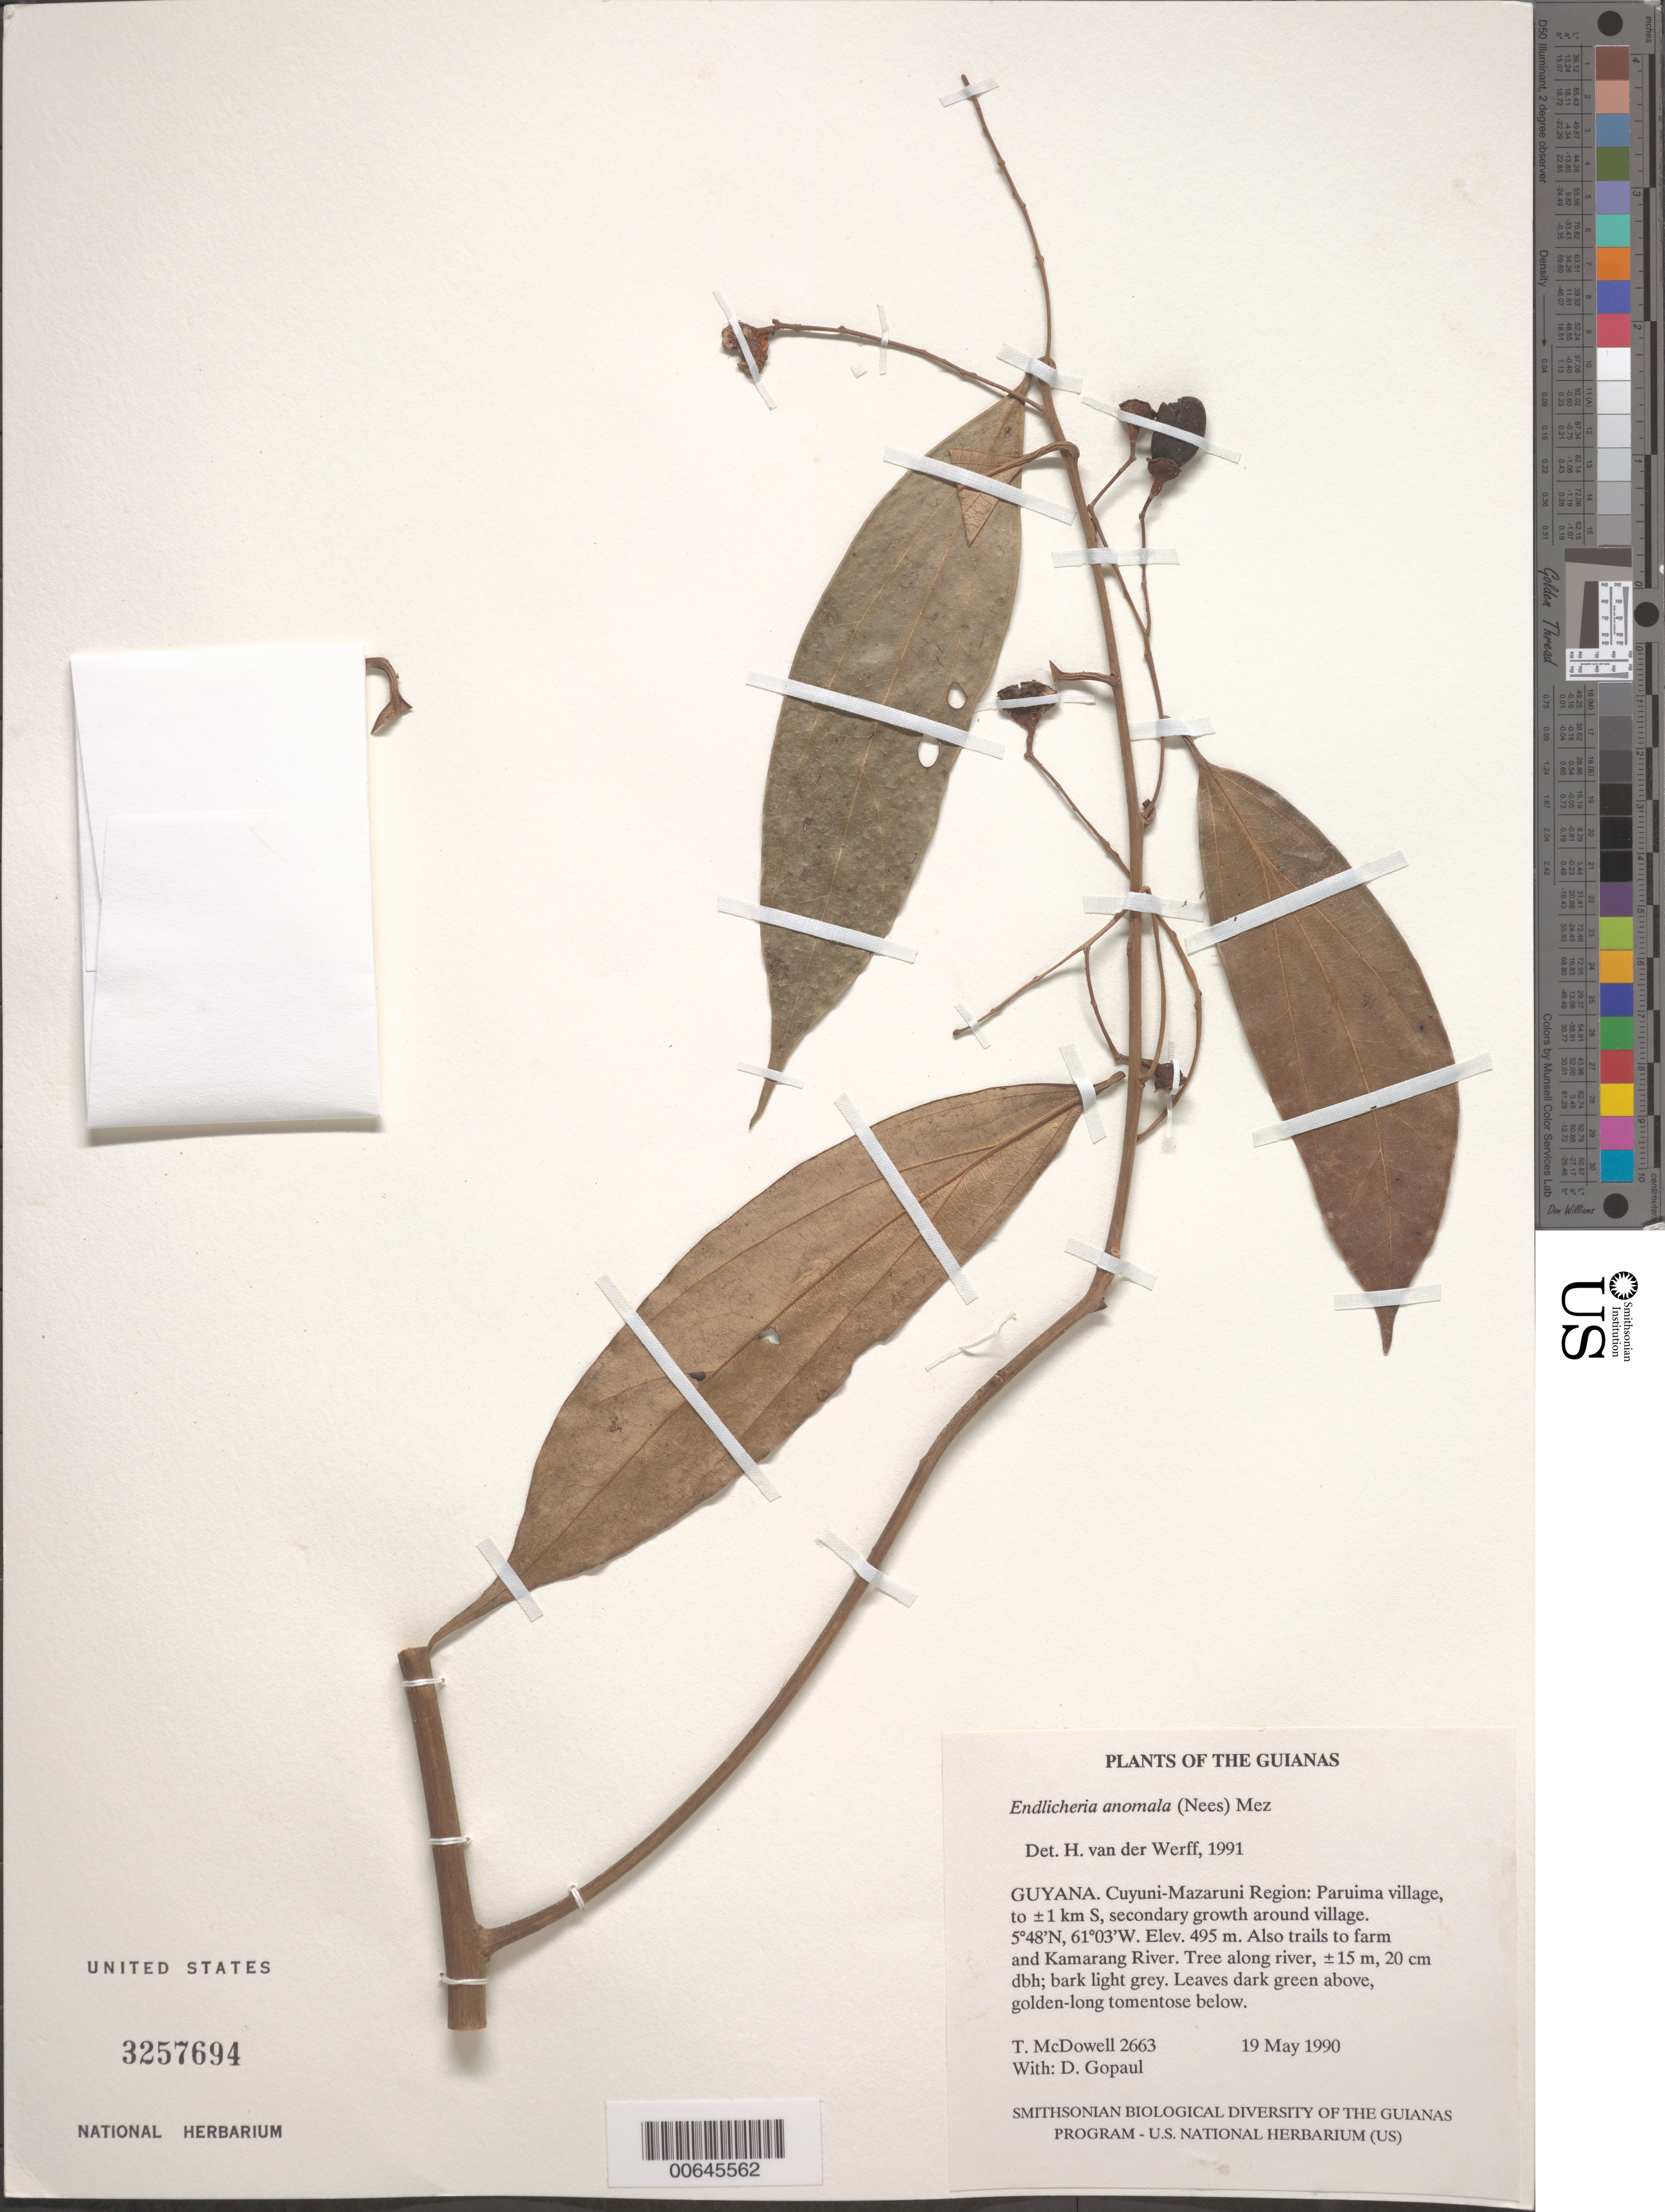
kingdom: Plantae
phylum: Tracheophyta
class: Magnoliopsida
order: Laurales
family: Lauraceae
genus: Endlicheria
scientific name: Endlicheria anomala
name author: Nees ex Meisn.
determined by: van der Werff, H., (MO), Missouri Botanical Garden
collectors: T. McDowell & D. Gopaul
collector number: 2663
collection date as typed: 19 May 1990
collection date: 1990-05-19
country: Guyana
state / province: Cuyuni-Mazaruni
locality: Paruima village, to ±1 km S, trails to farm and to Kamarang River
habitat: Secondary growth around village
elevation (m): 495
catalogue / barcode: US 3257694